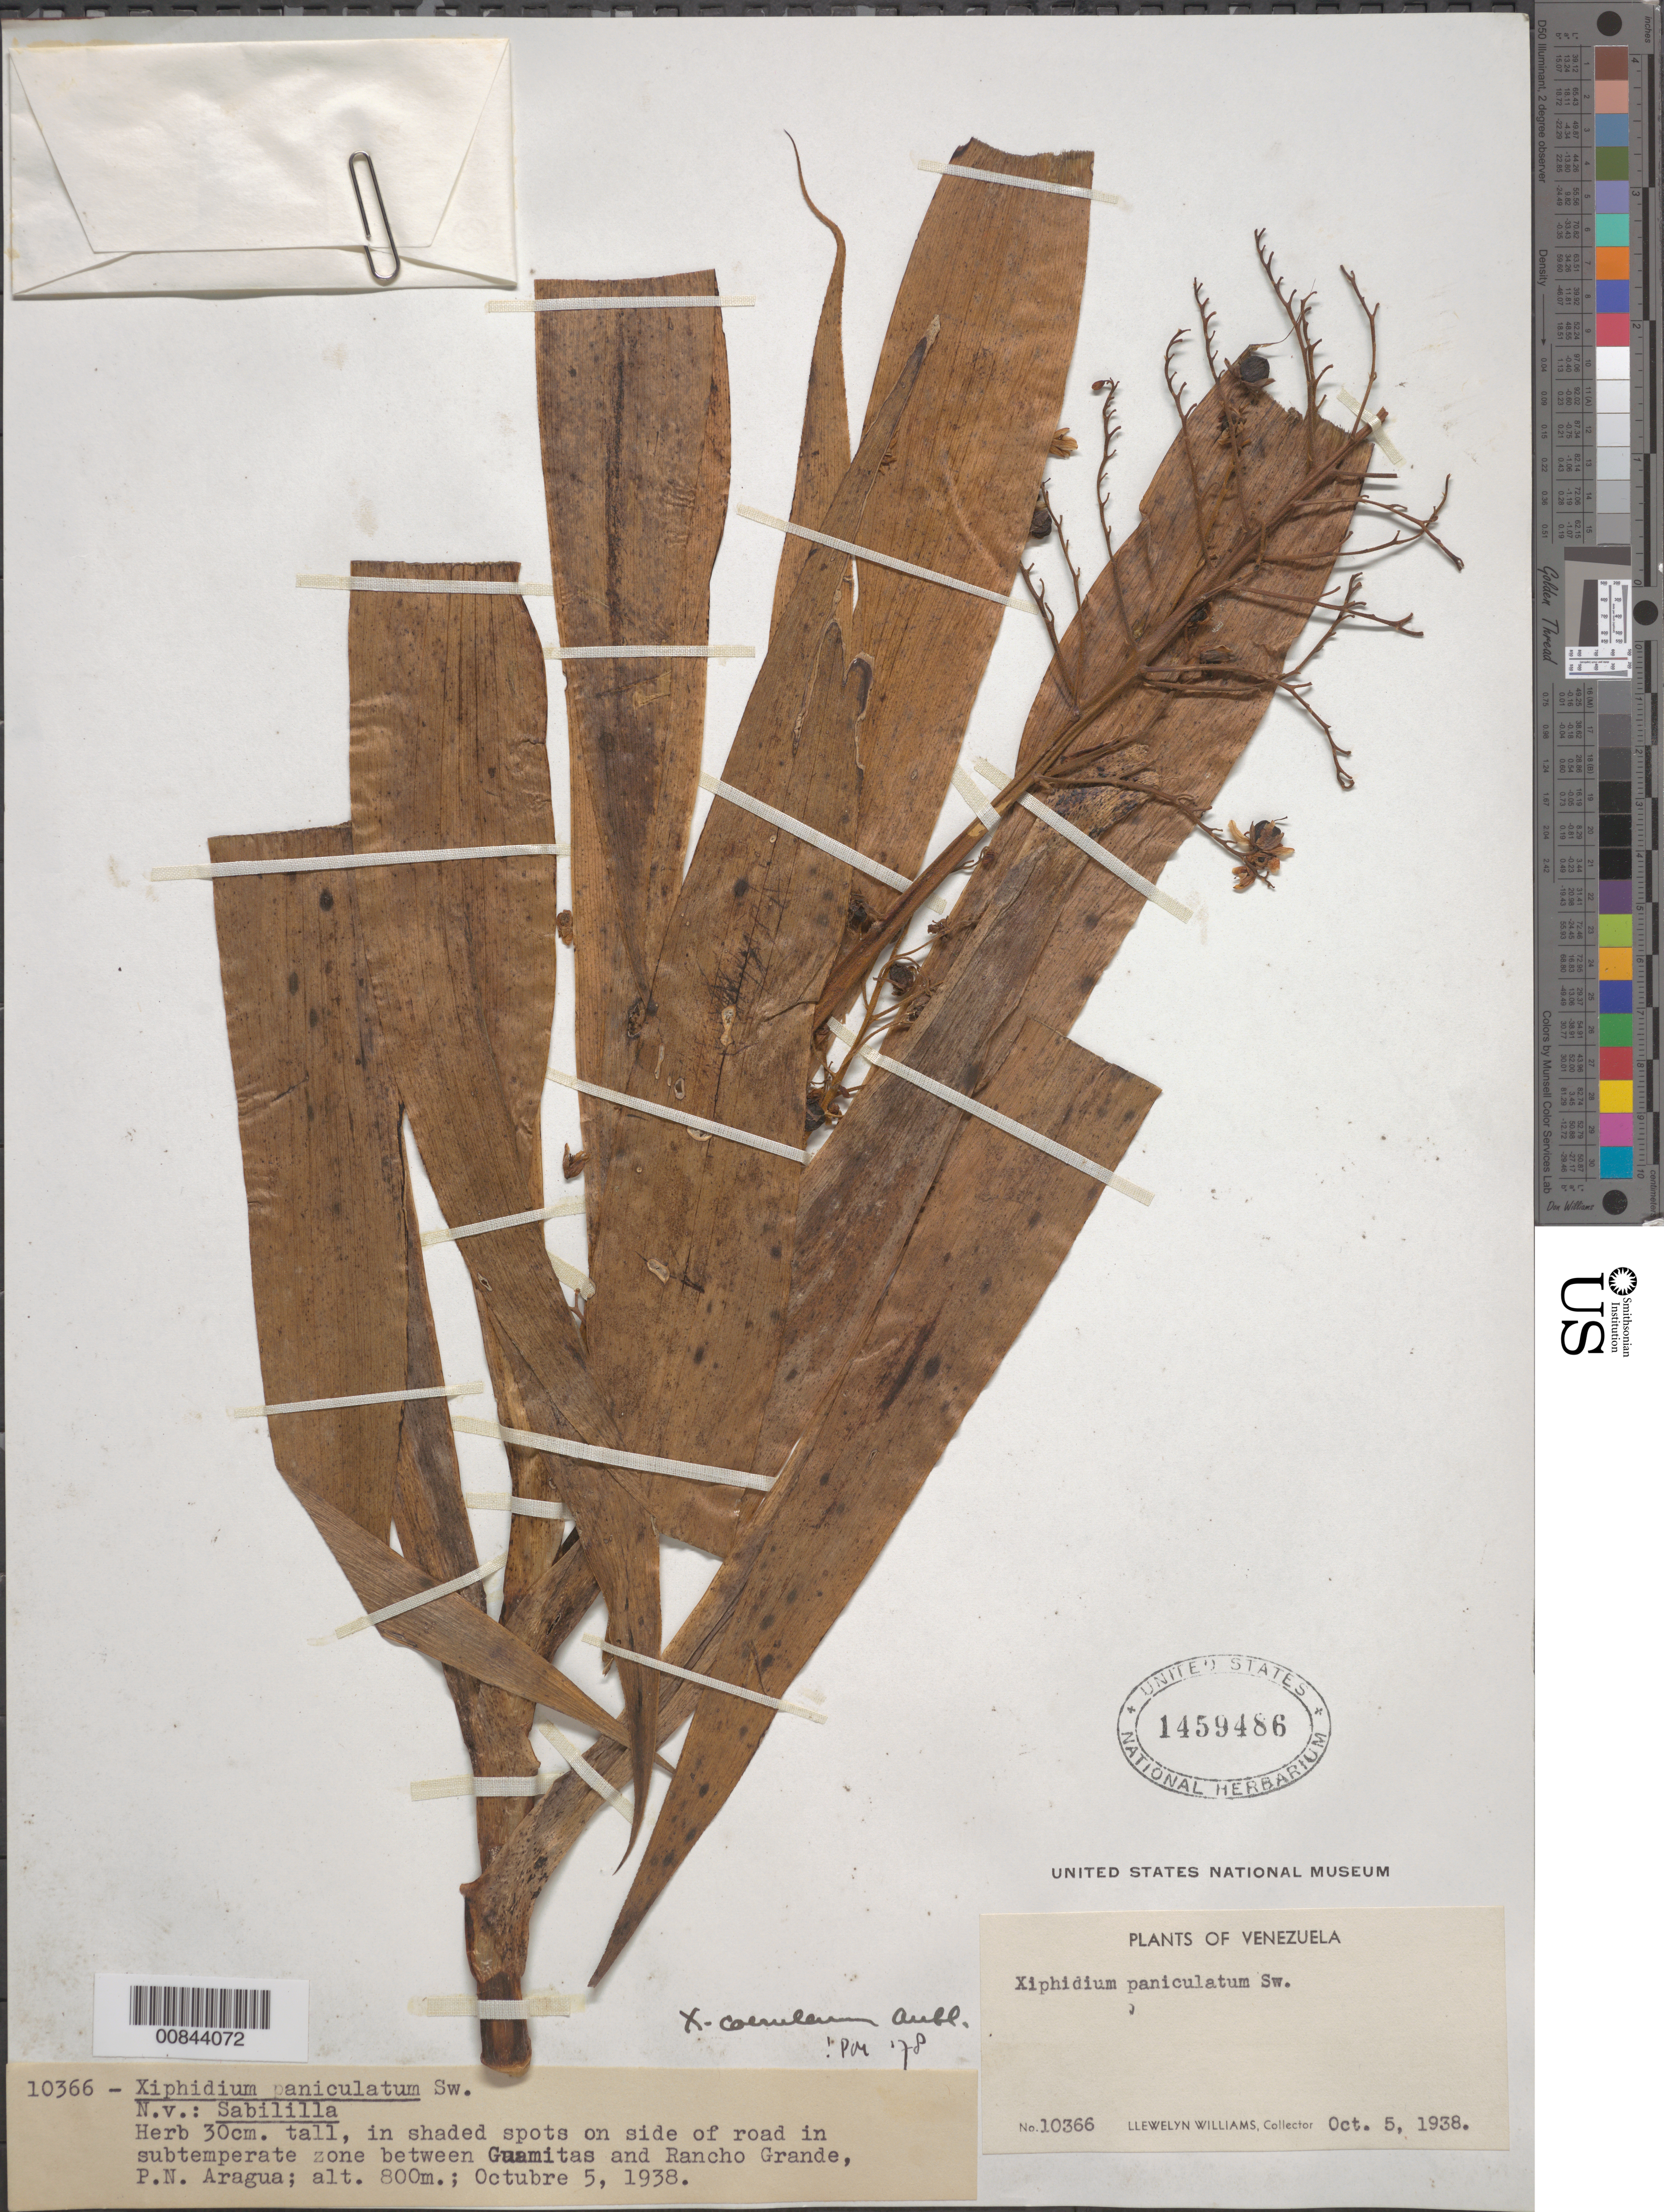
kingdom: Plantae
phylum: Tracheophyta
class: Liliopsida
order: Commelinales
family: Haemodoraceae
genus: Xiphidium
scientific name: Xiphidium caeruleum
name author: Aubl.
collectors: Ll. Williams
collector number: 10366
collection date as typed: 05 Oct 1938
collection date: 1938-10-05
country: Venezuela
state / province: Aragua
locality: Between Guamitas and Rancho Grande.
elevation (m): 800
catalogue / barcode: US 1459486